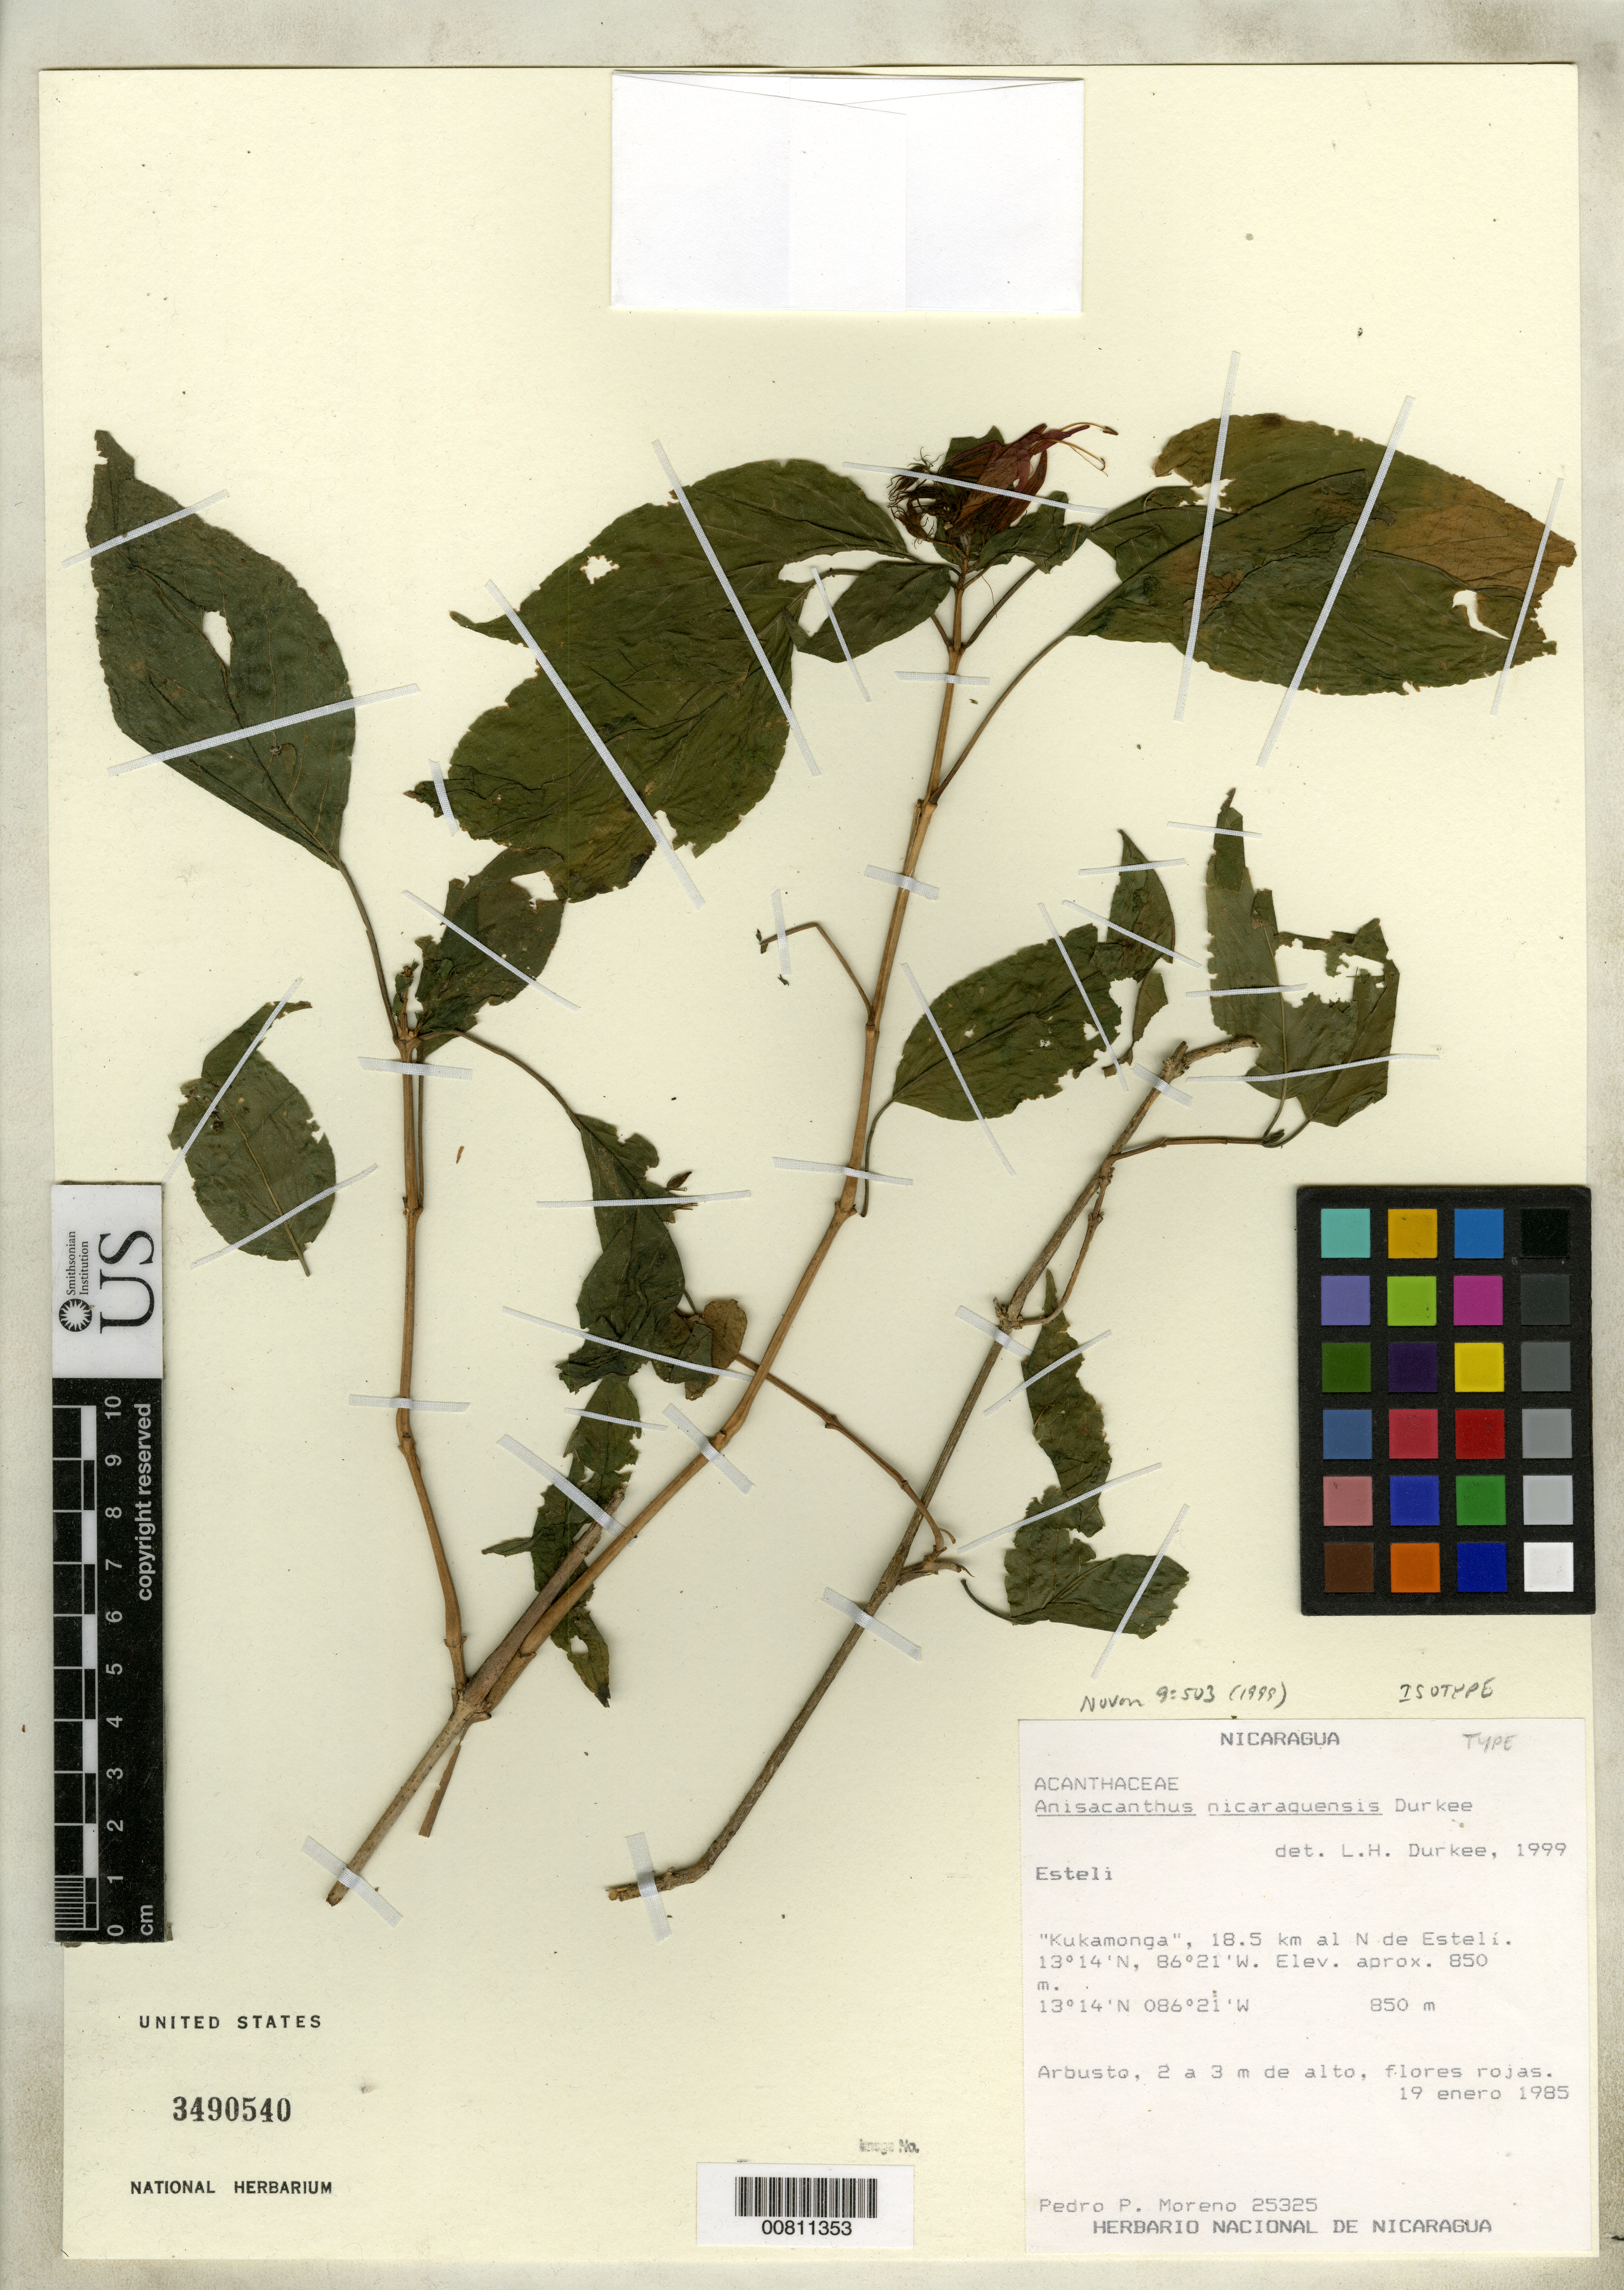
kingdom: Plantae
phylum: Tracheophyta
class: Magnoliopsida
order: Lamiales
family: Acanthaceae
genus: Anisacanthus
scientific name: Anisacanthus nicaraguensis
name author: Durkee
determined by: Durkee, L. H.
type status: Isotype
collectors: P. Moreno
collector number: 25325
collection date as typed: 19 Jan 1985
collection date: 1985-01-19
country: Nicaragua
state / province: Esteli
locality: "Kukamonga", 18.5 km al N de Estelí.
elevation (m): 850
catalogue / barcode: US 3490540